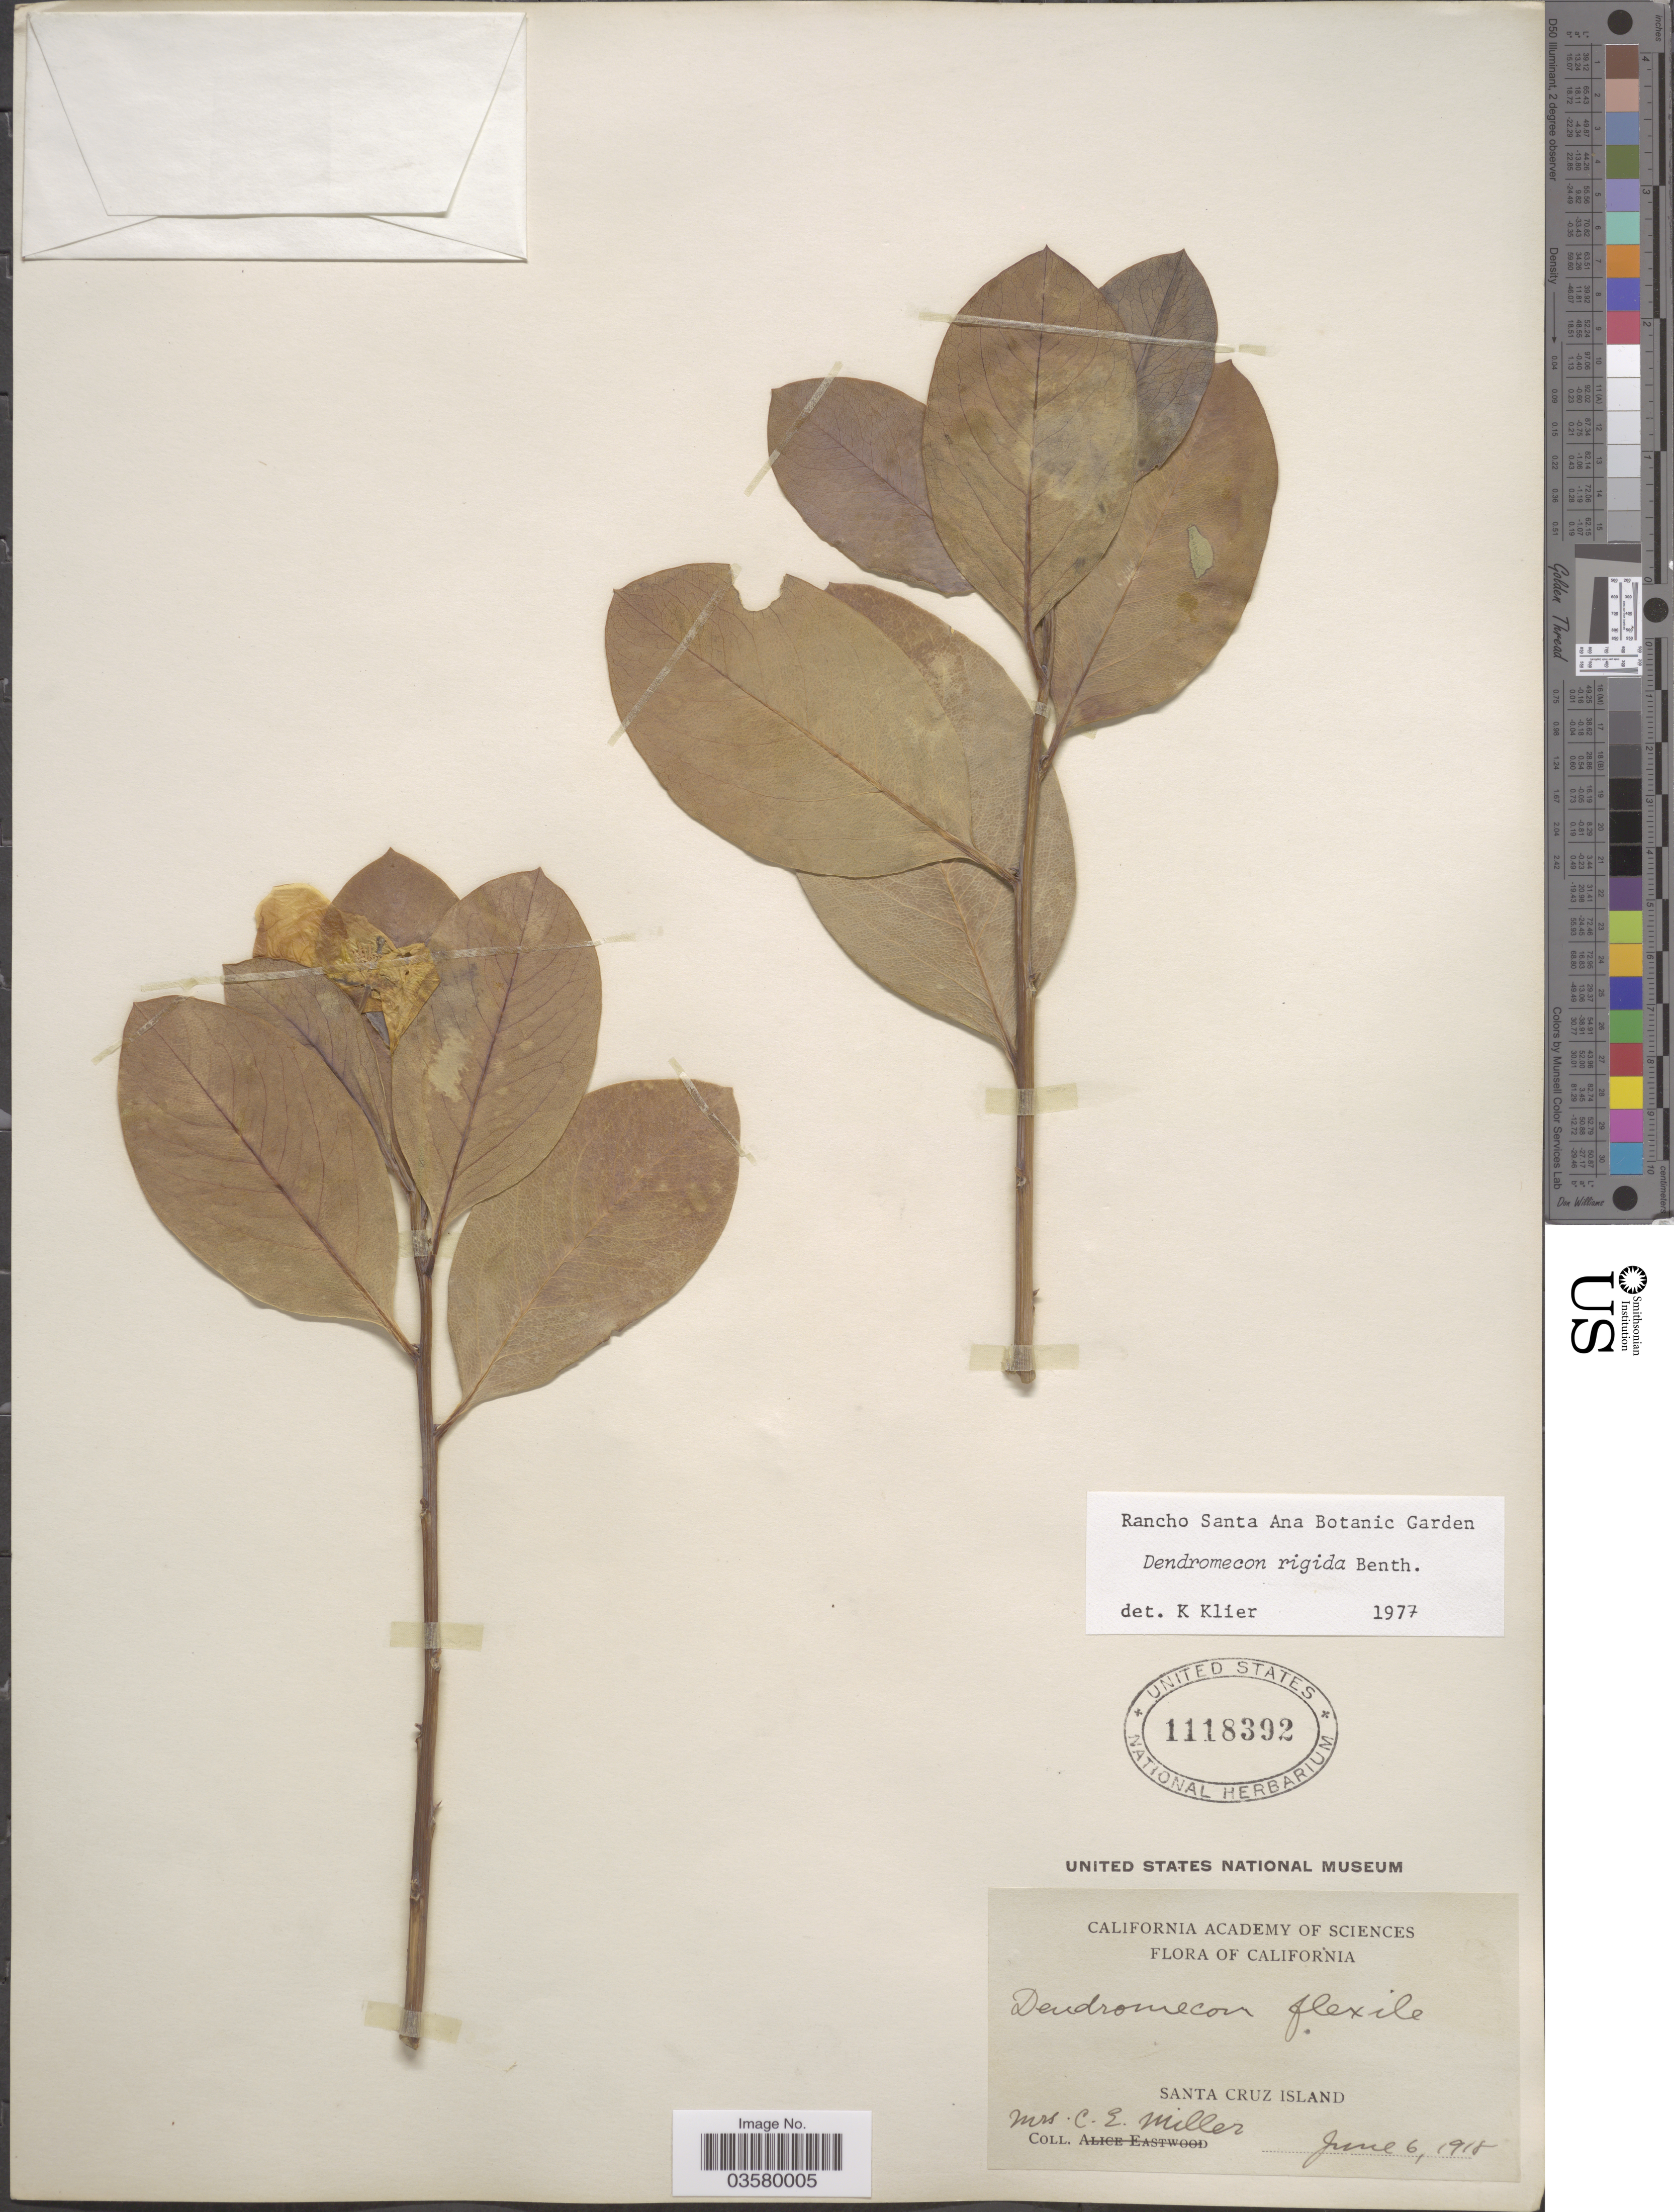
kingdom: Plantae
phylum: Tracheophyta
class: Magnoliopsida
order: Ranunculales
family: Papaveraceae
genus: Dendromecon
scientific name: Dendromecon rigida subsp. harfordii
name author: (Kellog) P.H. Raven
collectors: C. E. Miller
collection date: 1918-06-06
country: United States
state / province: California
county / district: Santa Barbara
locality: Santa Cruz Island.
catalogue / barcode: US 1118392